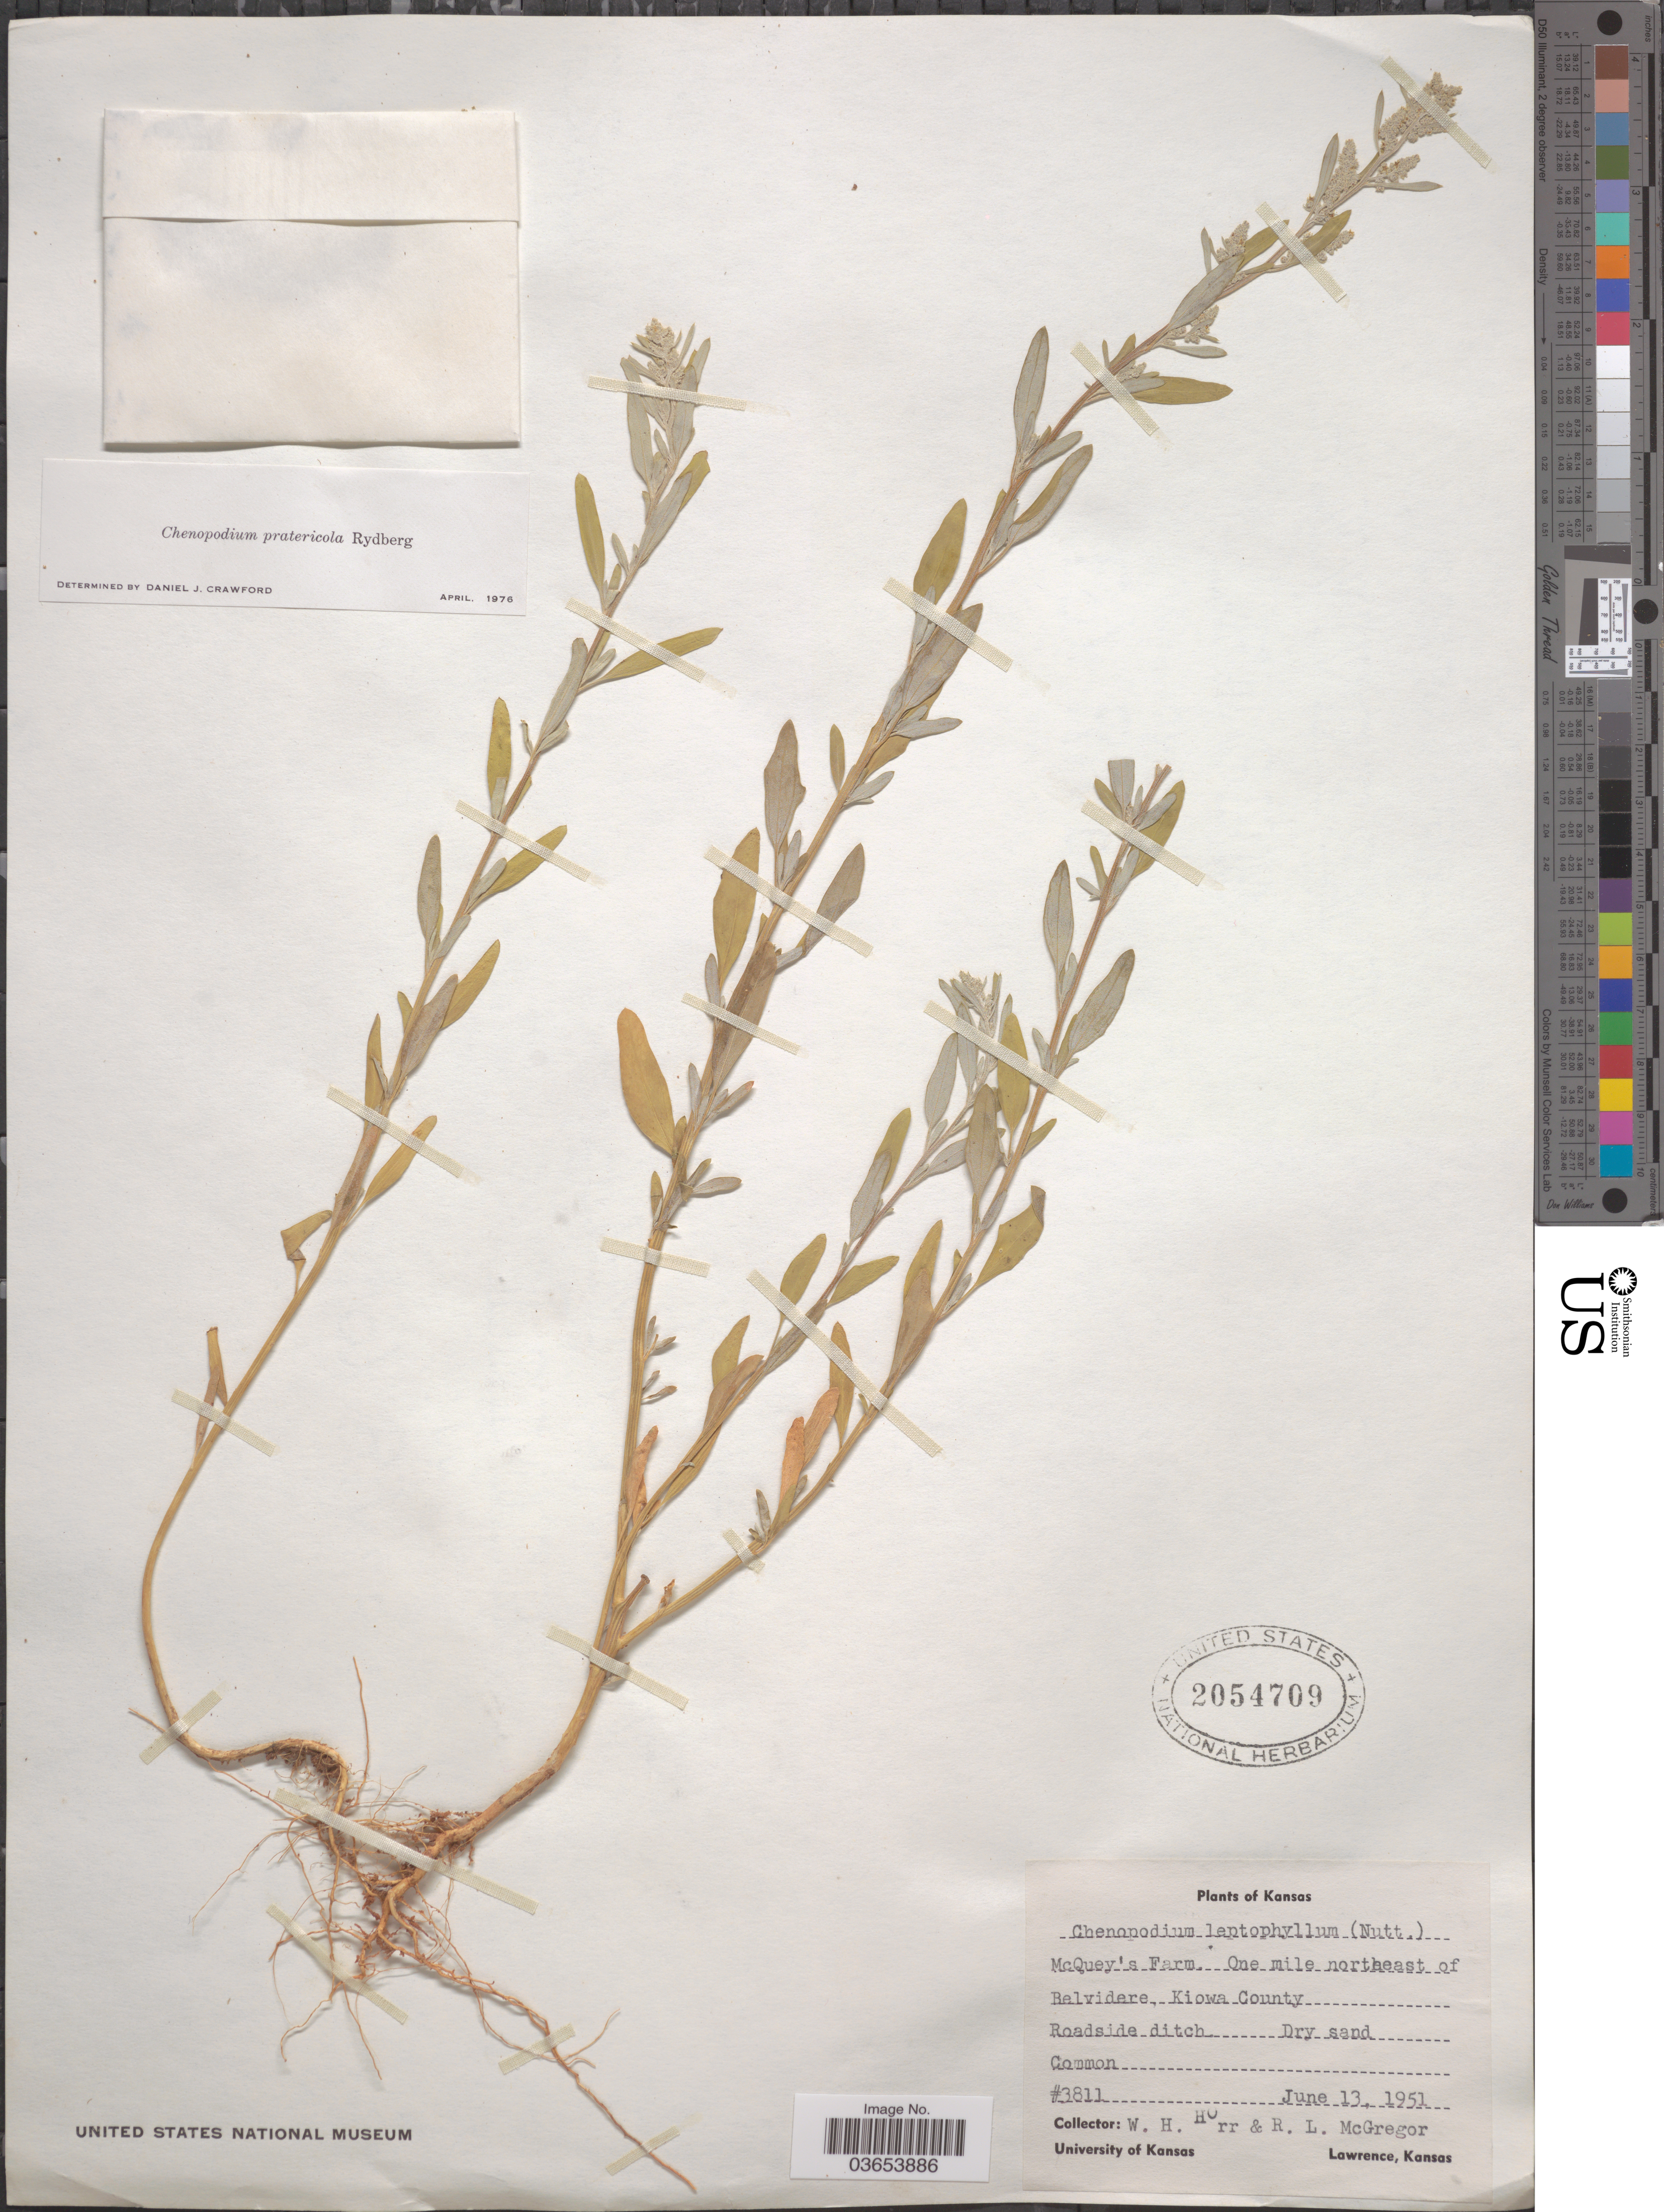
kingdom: Plantae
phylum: Tracheophyta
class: Magnoliopsida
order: Caryophyllales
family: Amaranthaceae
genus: Chenopodium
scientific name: Chenopodium pratericola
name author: Rydb.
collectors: W. H. Horr & R. McGregor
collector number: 3811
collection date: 1951-06-13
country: United States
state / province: Kansas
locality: McQuey's Farm. One mile northeast of Belvidere, Kiowa County.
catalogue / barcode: US 2054709